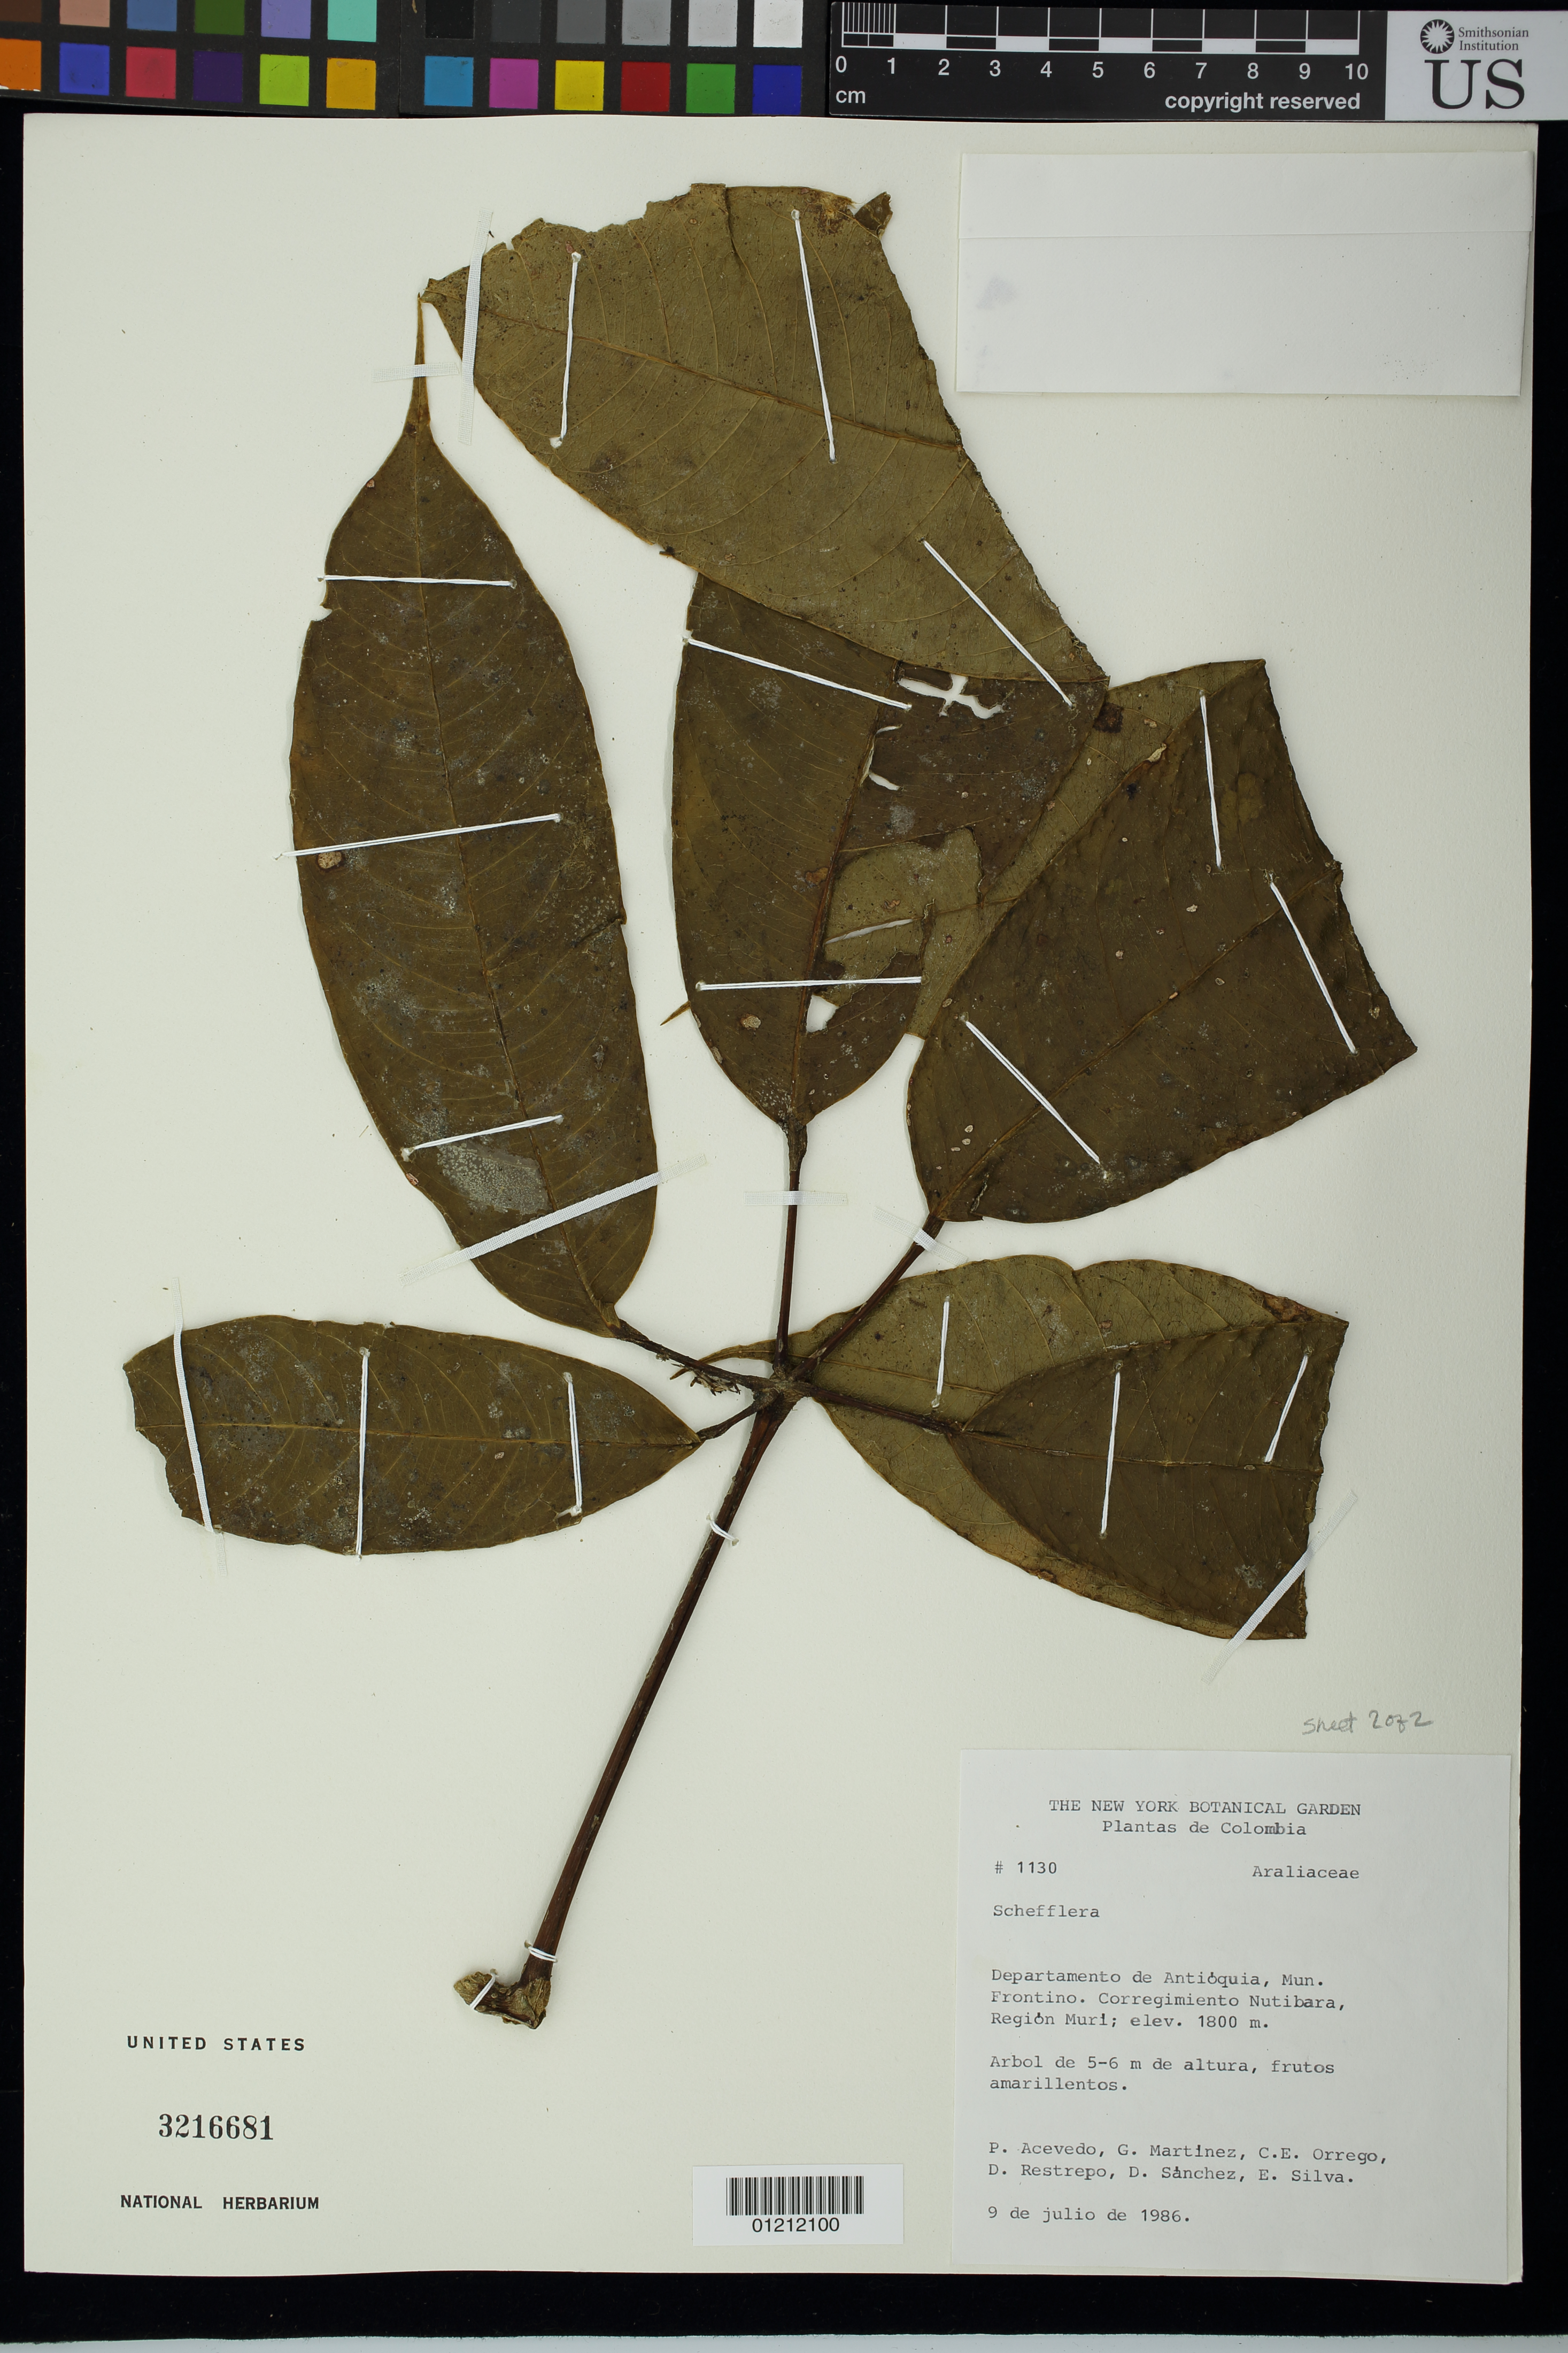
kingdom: Plantae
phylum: Tracheophyta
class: Magnoliopsida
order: Apiales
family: Araliaceae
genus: Schefflera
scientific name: Schefflera sp.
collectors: P. Acevedo-Rodr., G. Martinez, C. Orrego & D. Restrepo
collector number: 1130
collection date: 1986-07-09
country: Colombia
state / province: Antioquia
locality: Mun. Frontino. Corregimiento Nutibara, Región Murí.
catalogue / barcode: US 3216681